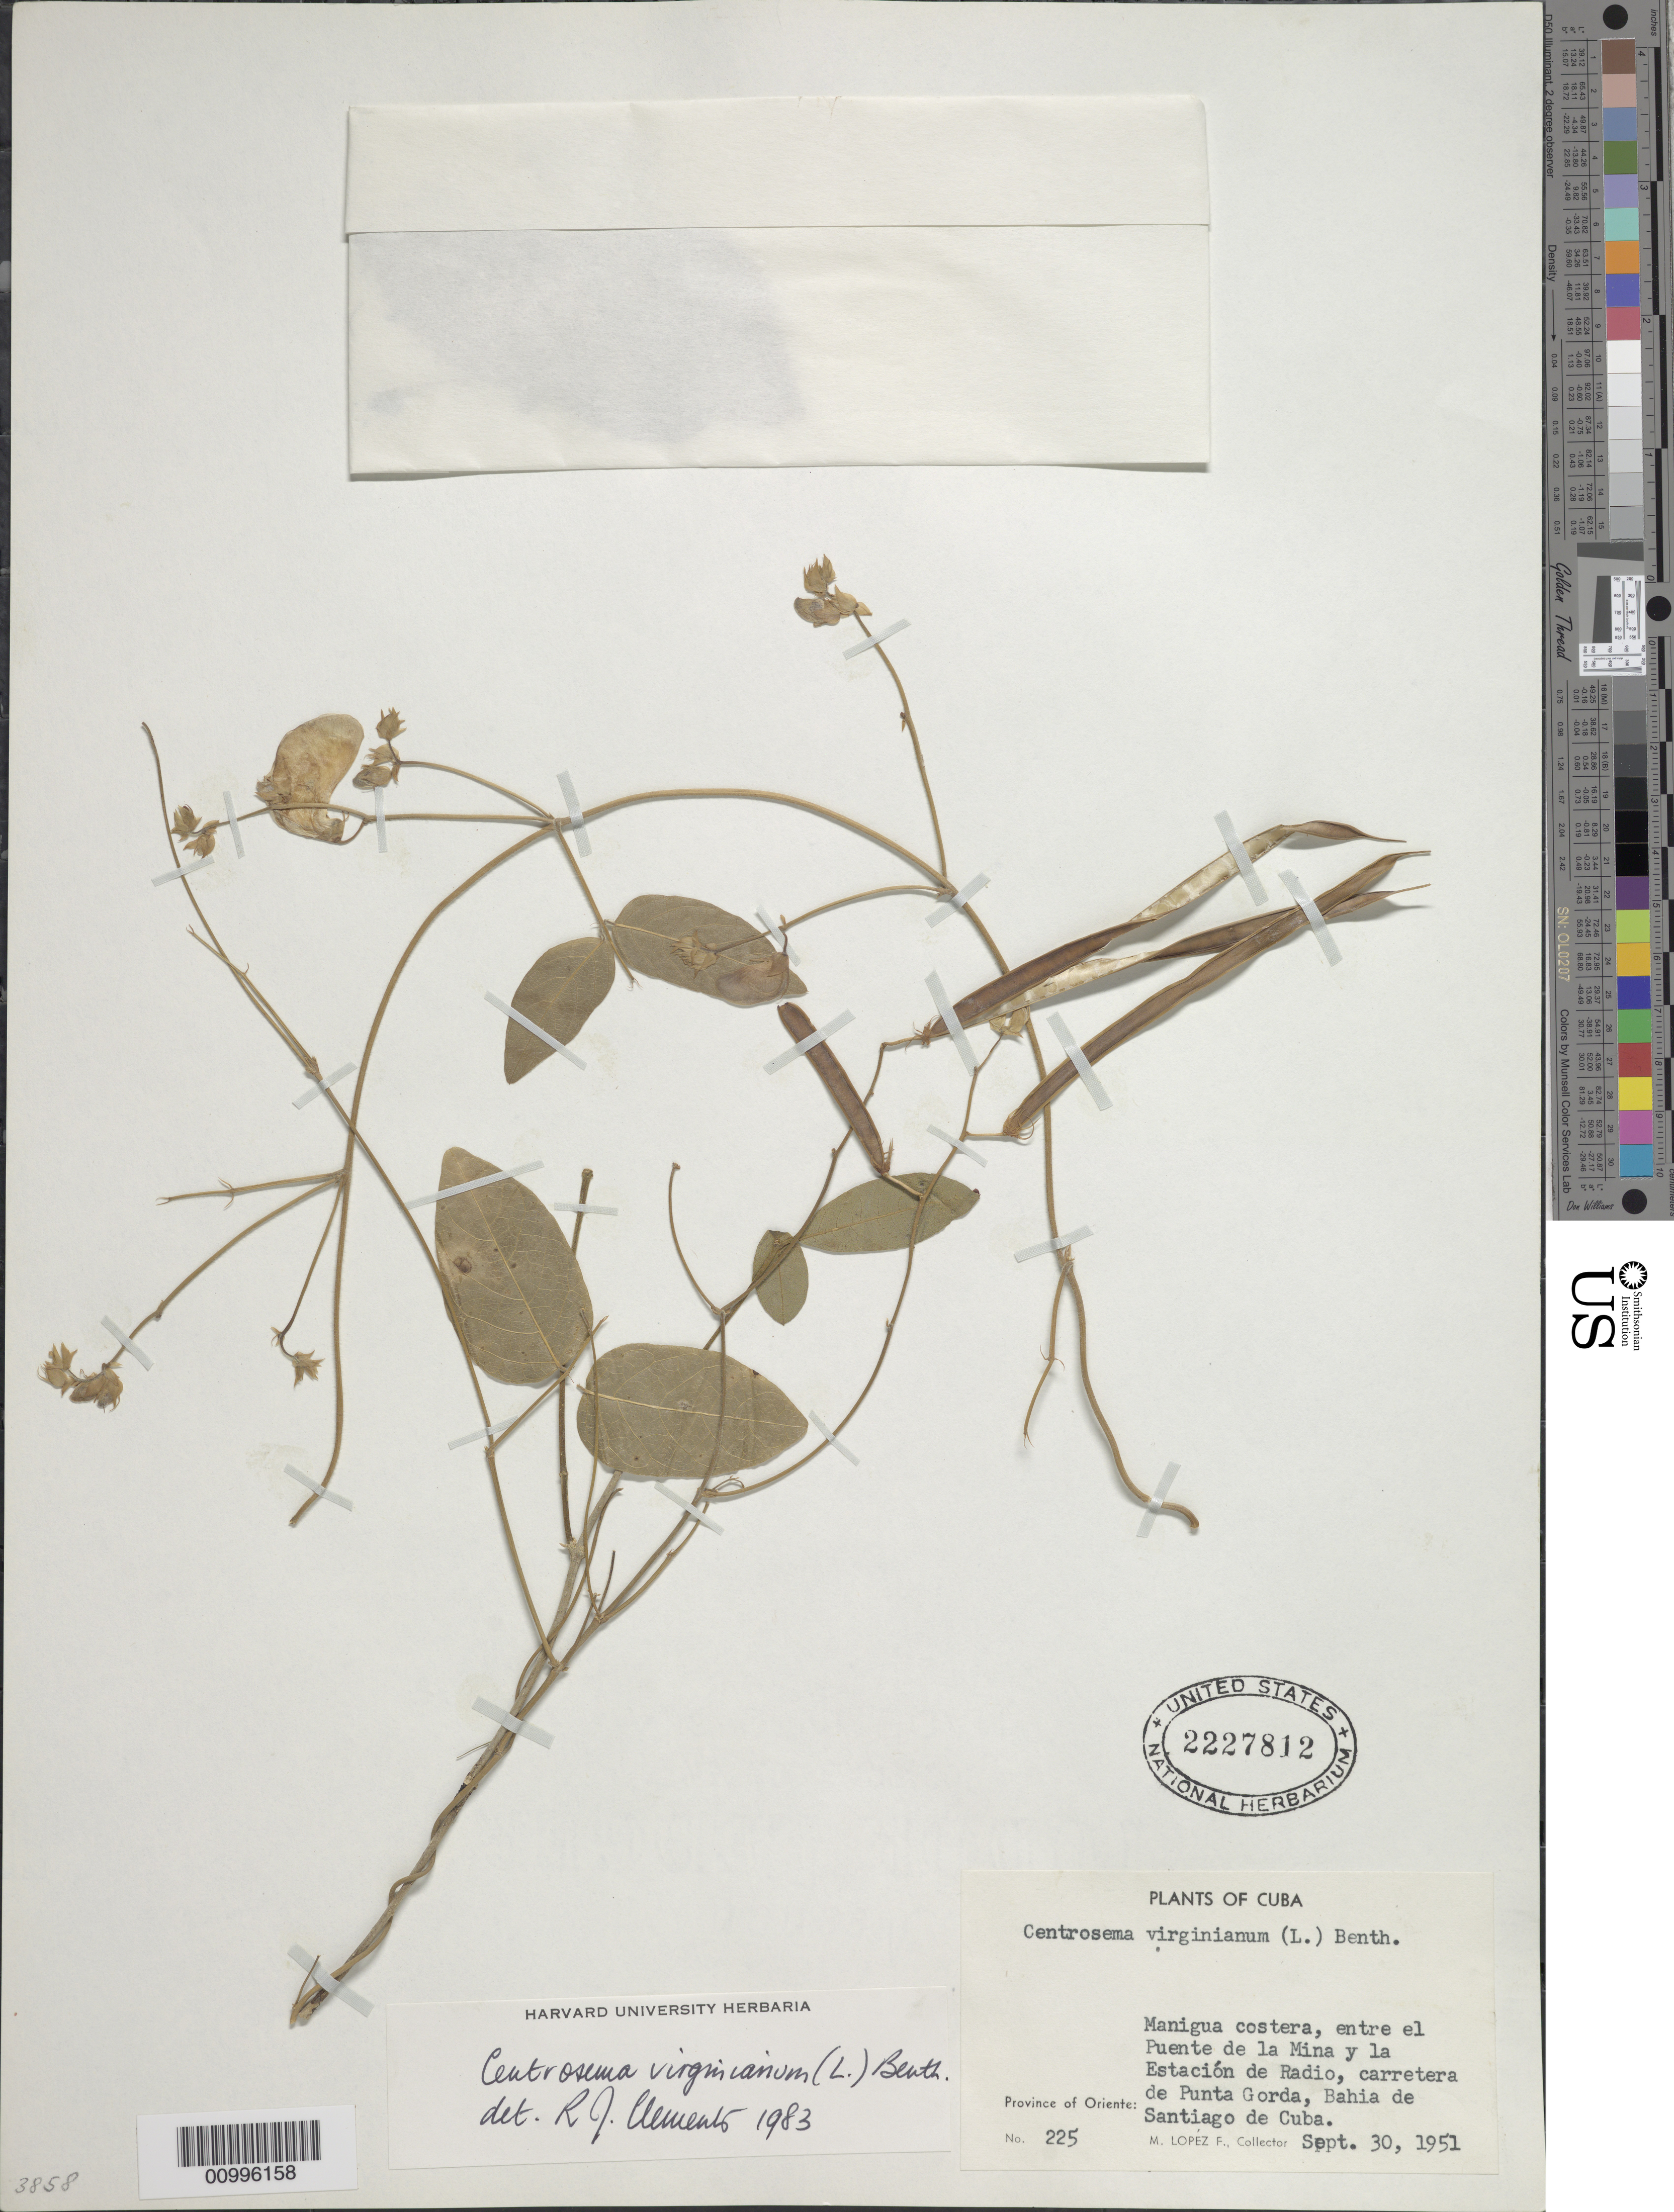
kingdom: Plantae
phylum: Tracheophyta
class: Magnoliopsida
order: Fabales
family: Fabaceae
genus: Centrosema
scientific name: Centrosema virginianum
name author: (L.) Benth.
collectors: M. López Figueiras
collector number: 225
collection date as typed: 30 Sep 1951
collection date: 1951-09-30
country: Cuba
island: Cuba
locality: Oriente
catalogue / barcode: US 2227812